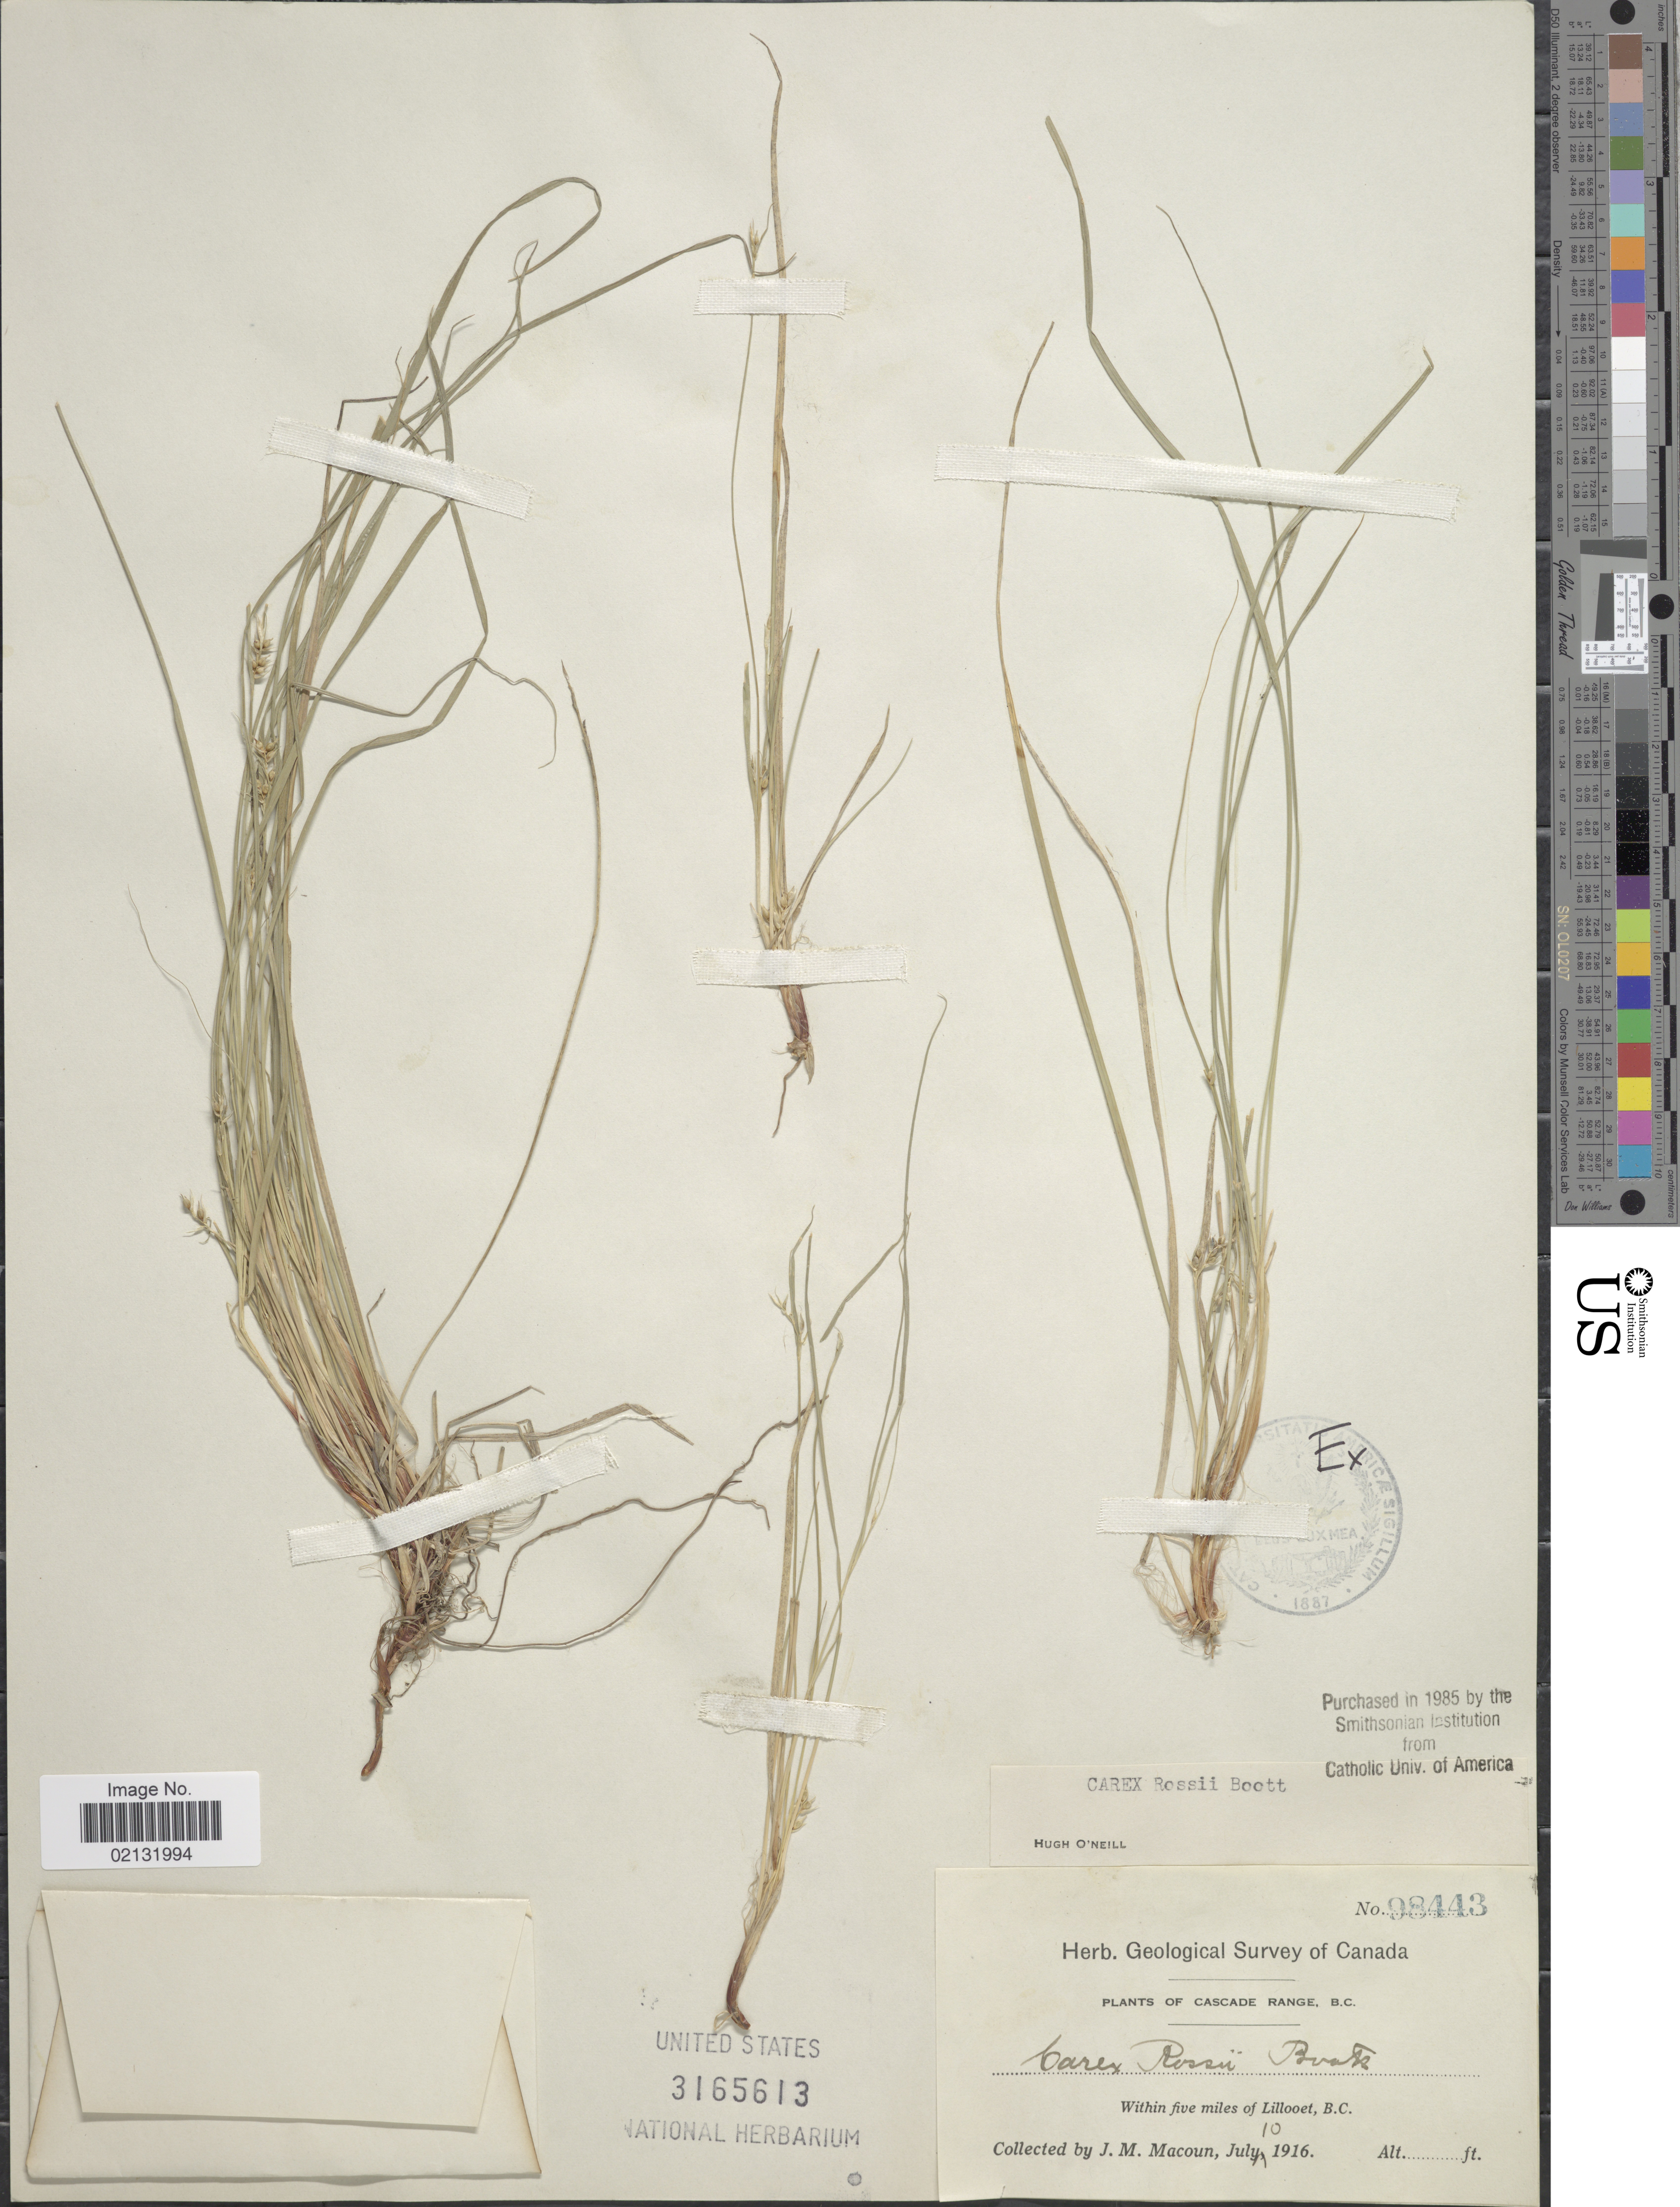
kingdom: Plantae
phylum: Tracheophyta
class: Liliopsida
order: Poales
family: Cyperaceae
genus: Carex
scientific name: Carex rossii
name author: Boott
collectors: J. M. Macoun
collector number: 98443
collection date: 1916-07-10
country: Canada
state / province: British Columbia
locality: Cascade Rance, B.C. Within five miles of Lillooet, B.C.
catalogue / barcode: US 3165613